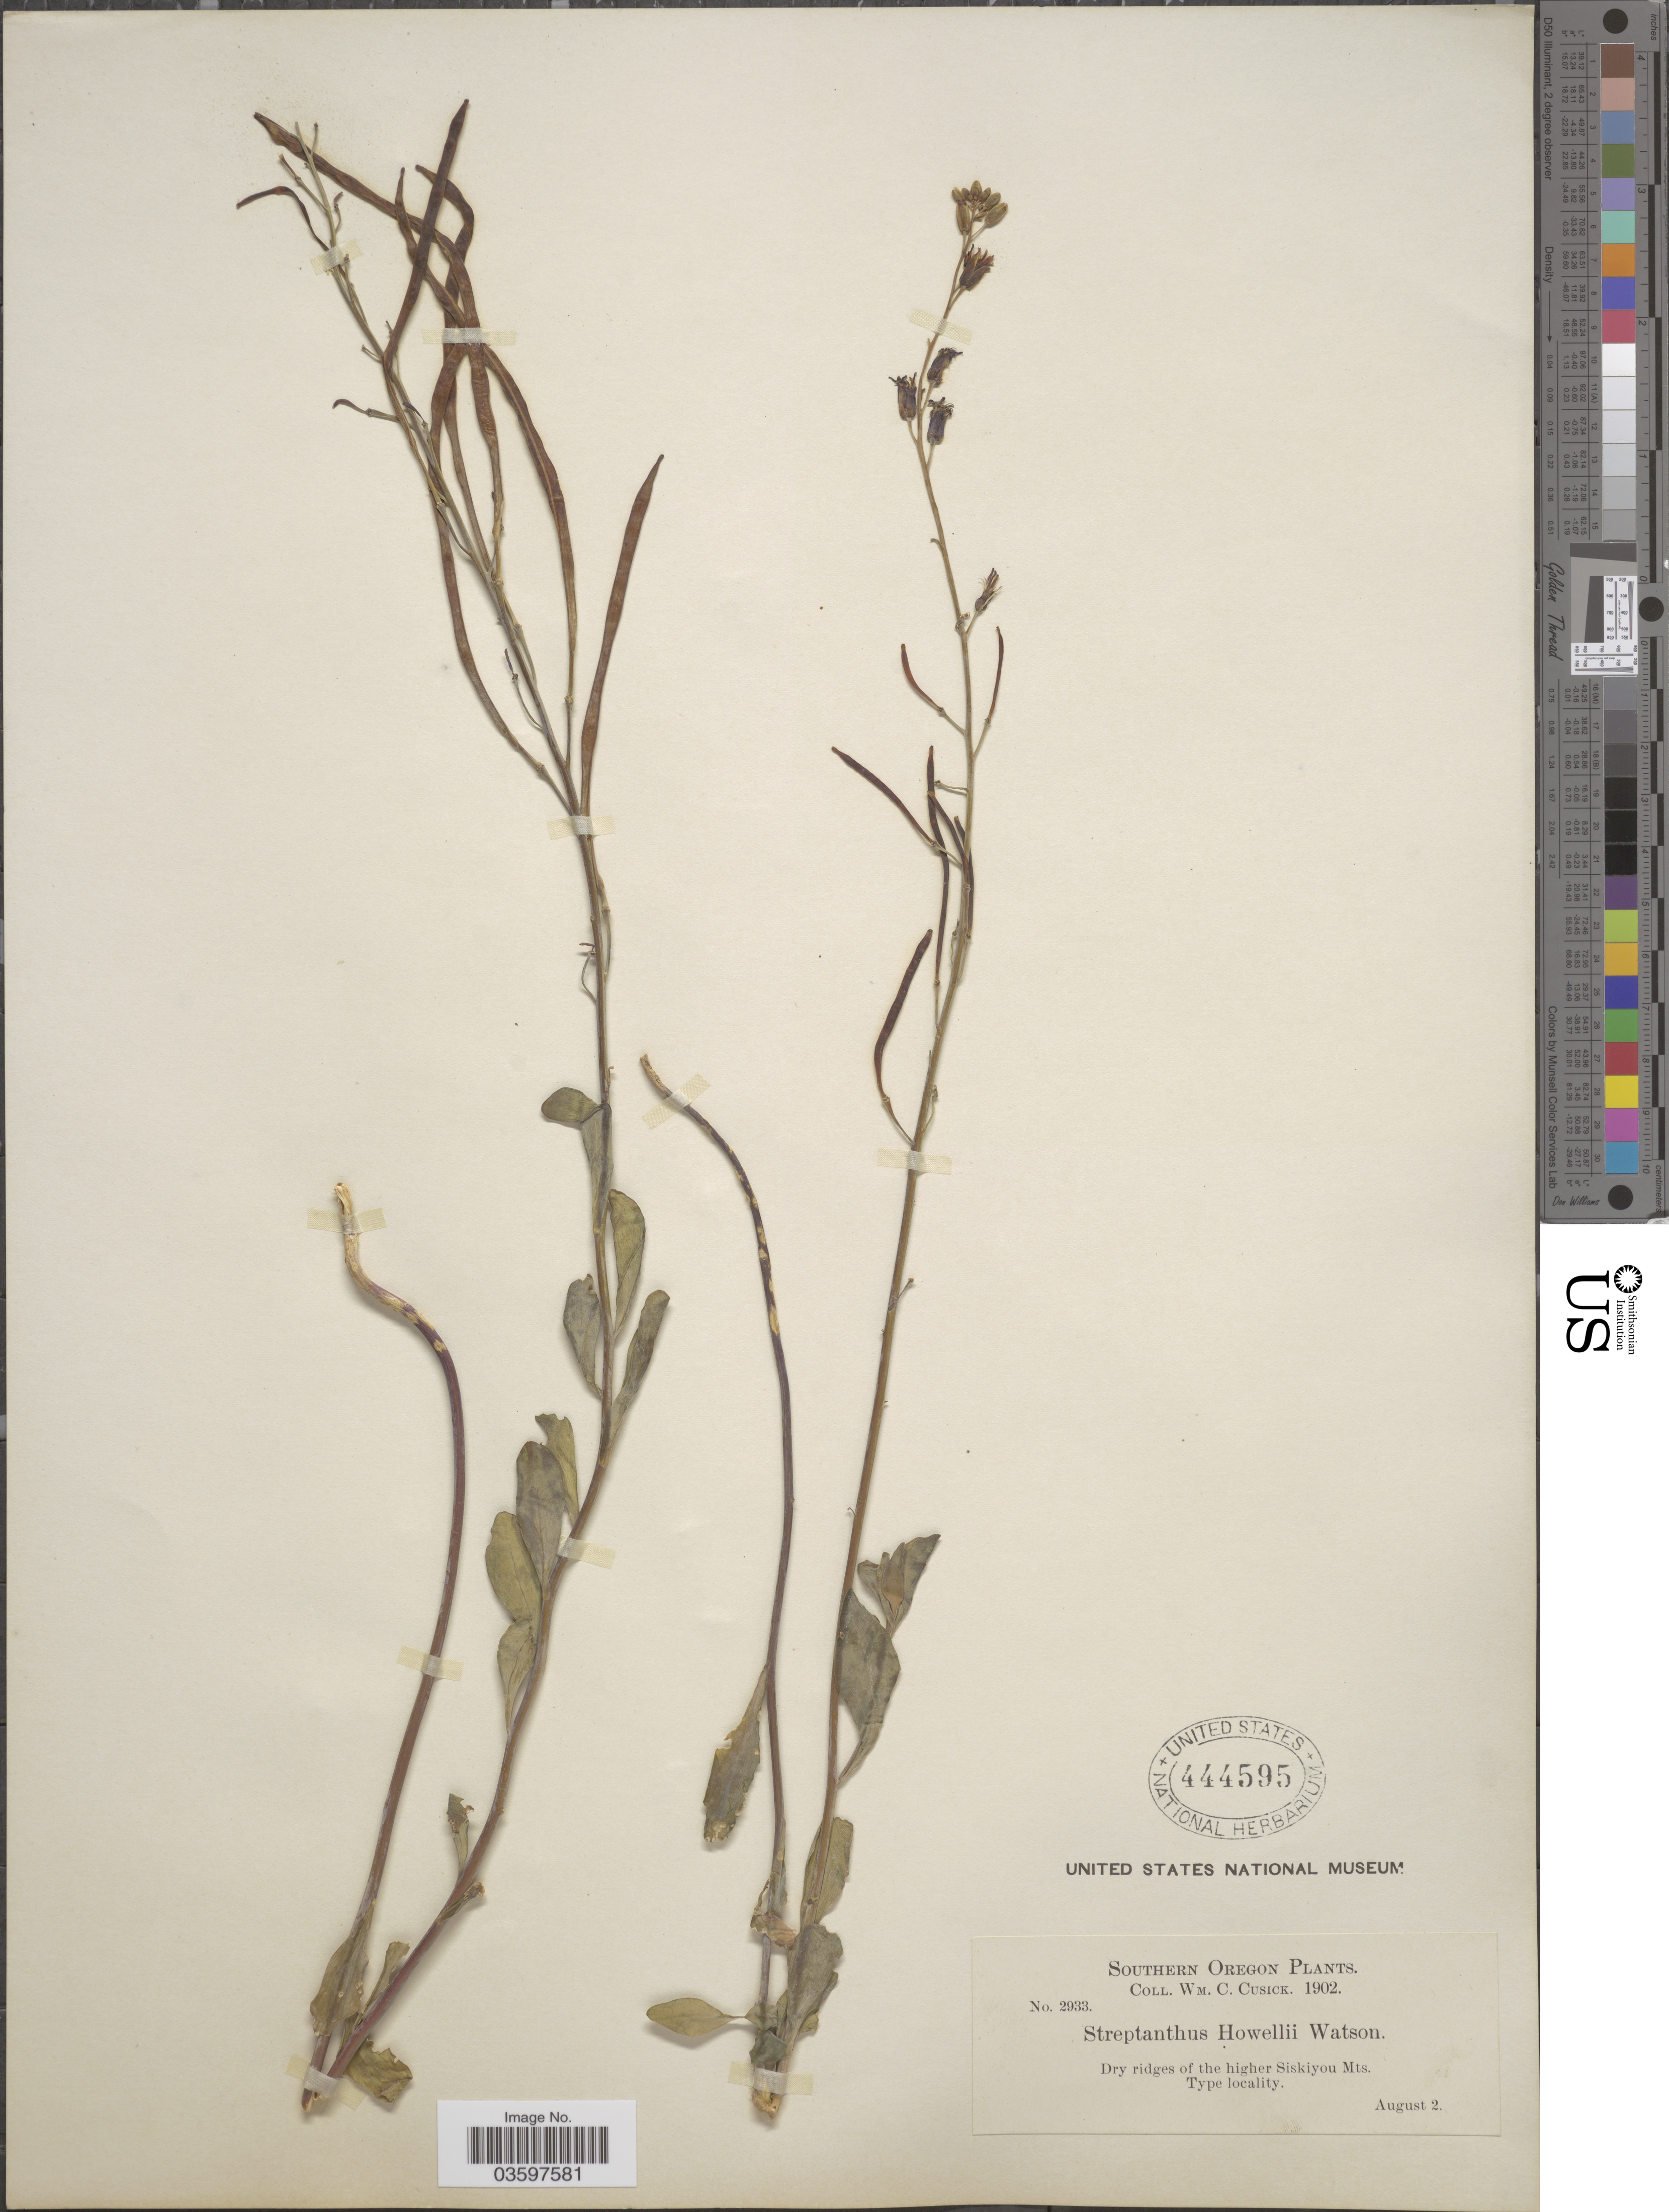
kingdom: Plantae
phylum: Tracheophyta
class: Magnoliopsida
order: Brassicales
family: Brassicaceae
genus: Streptanthus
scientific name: Streptanthus howellii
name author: S. Watson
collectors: W. C. Cusick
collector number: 2933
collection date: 1902-08-02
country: United States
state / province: Oregon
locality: Southern Oregon. Dry ridges of the higher Siskiyou Mts. Type locality.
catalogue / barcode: US 444595